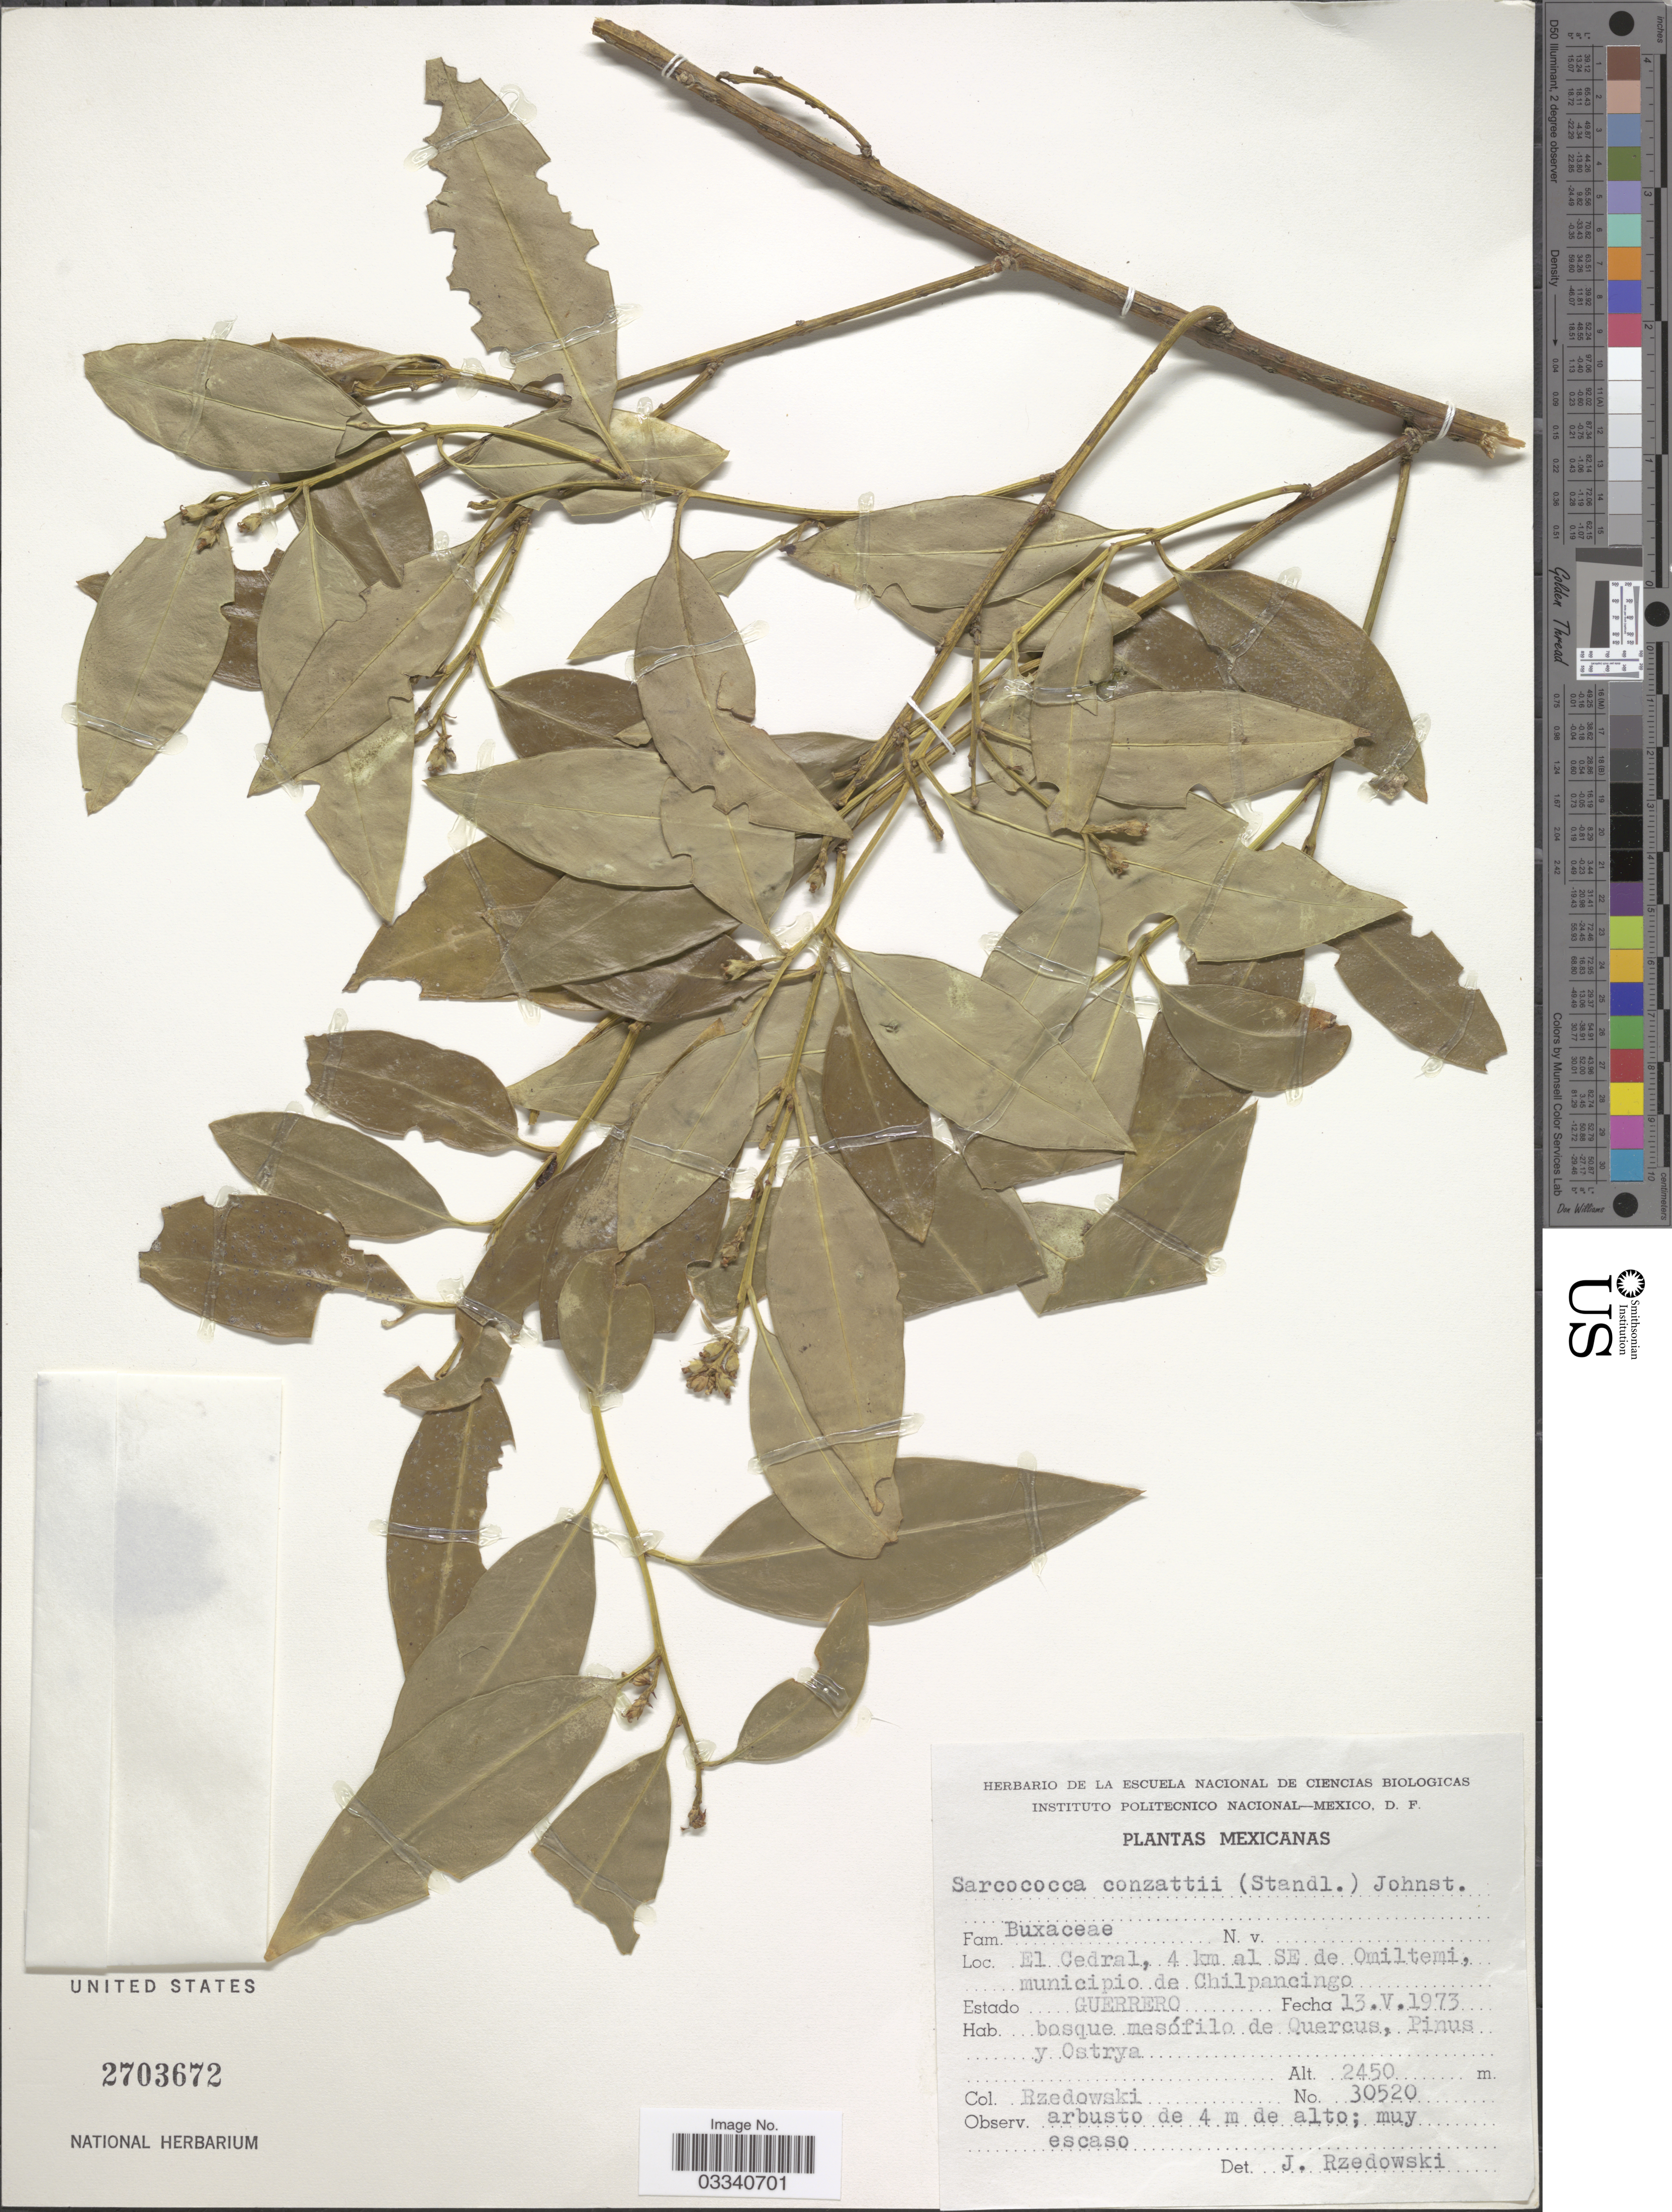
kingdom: Plantae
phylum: Tracheophyta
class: Magnoliopsida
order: Buxales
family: Buxaceae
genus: Sarcococca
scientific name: Sarcococca conzattii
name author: (Standl.) I.M. Johnst.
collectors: Rzedwoski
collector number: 30520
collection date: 1973-05-13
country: Mexico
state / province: Guerrero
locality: El Cedral, 4 km al SE de Omiltemi, municipio de Chilpancingo.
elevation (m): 2450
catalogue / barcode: US 2703672